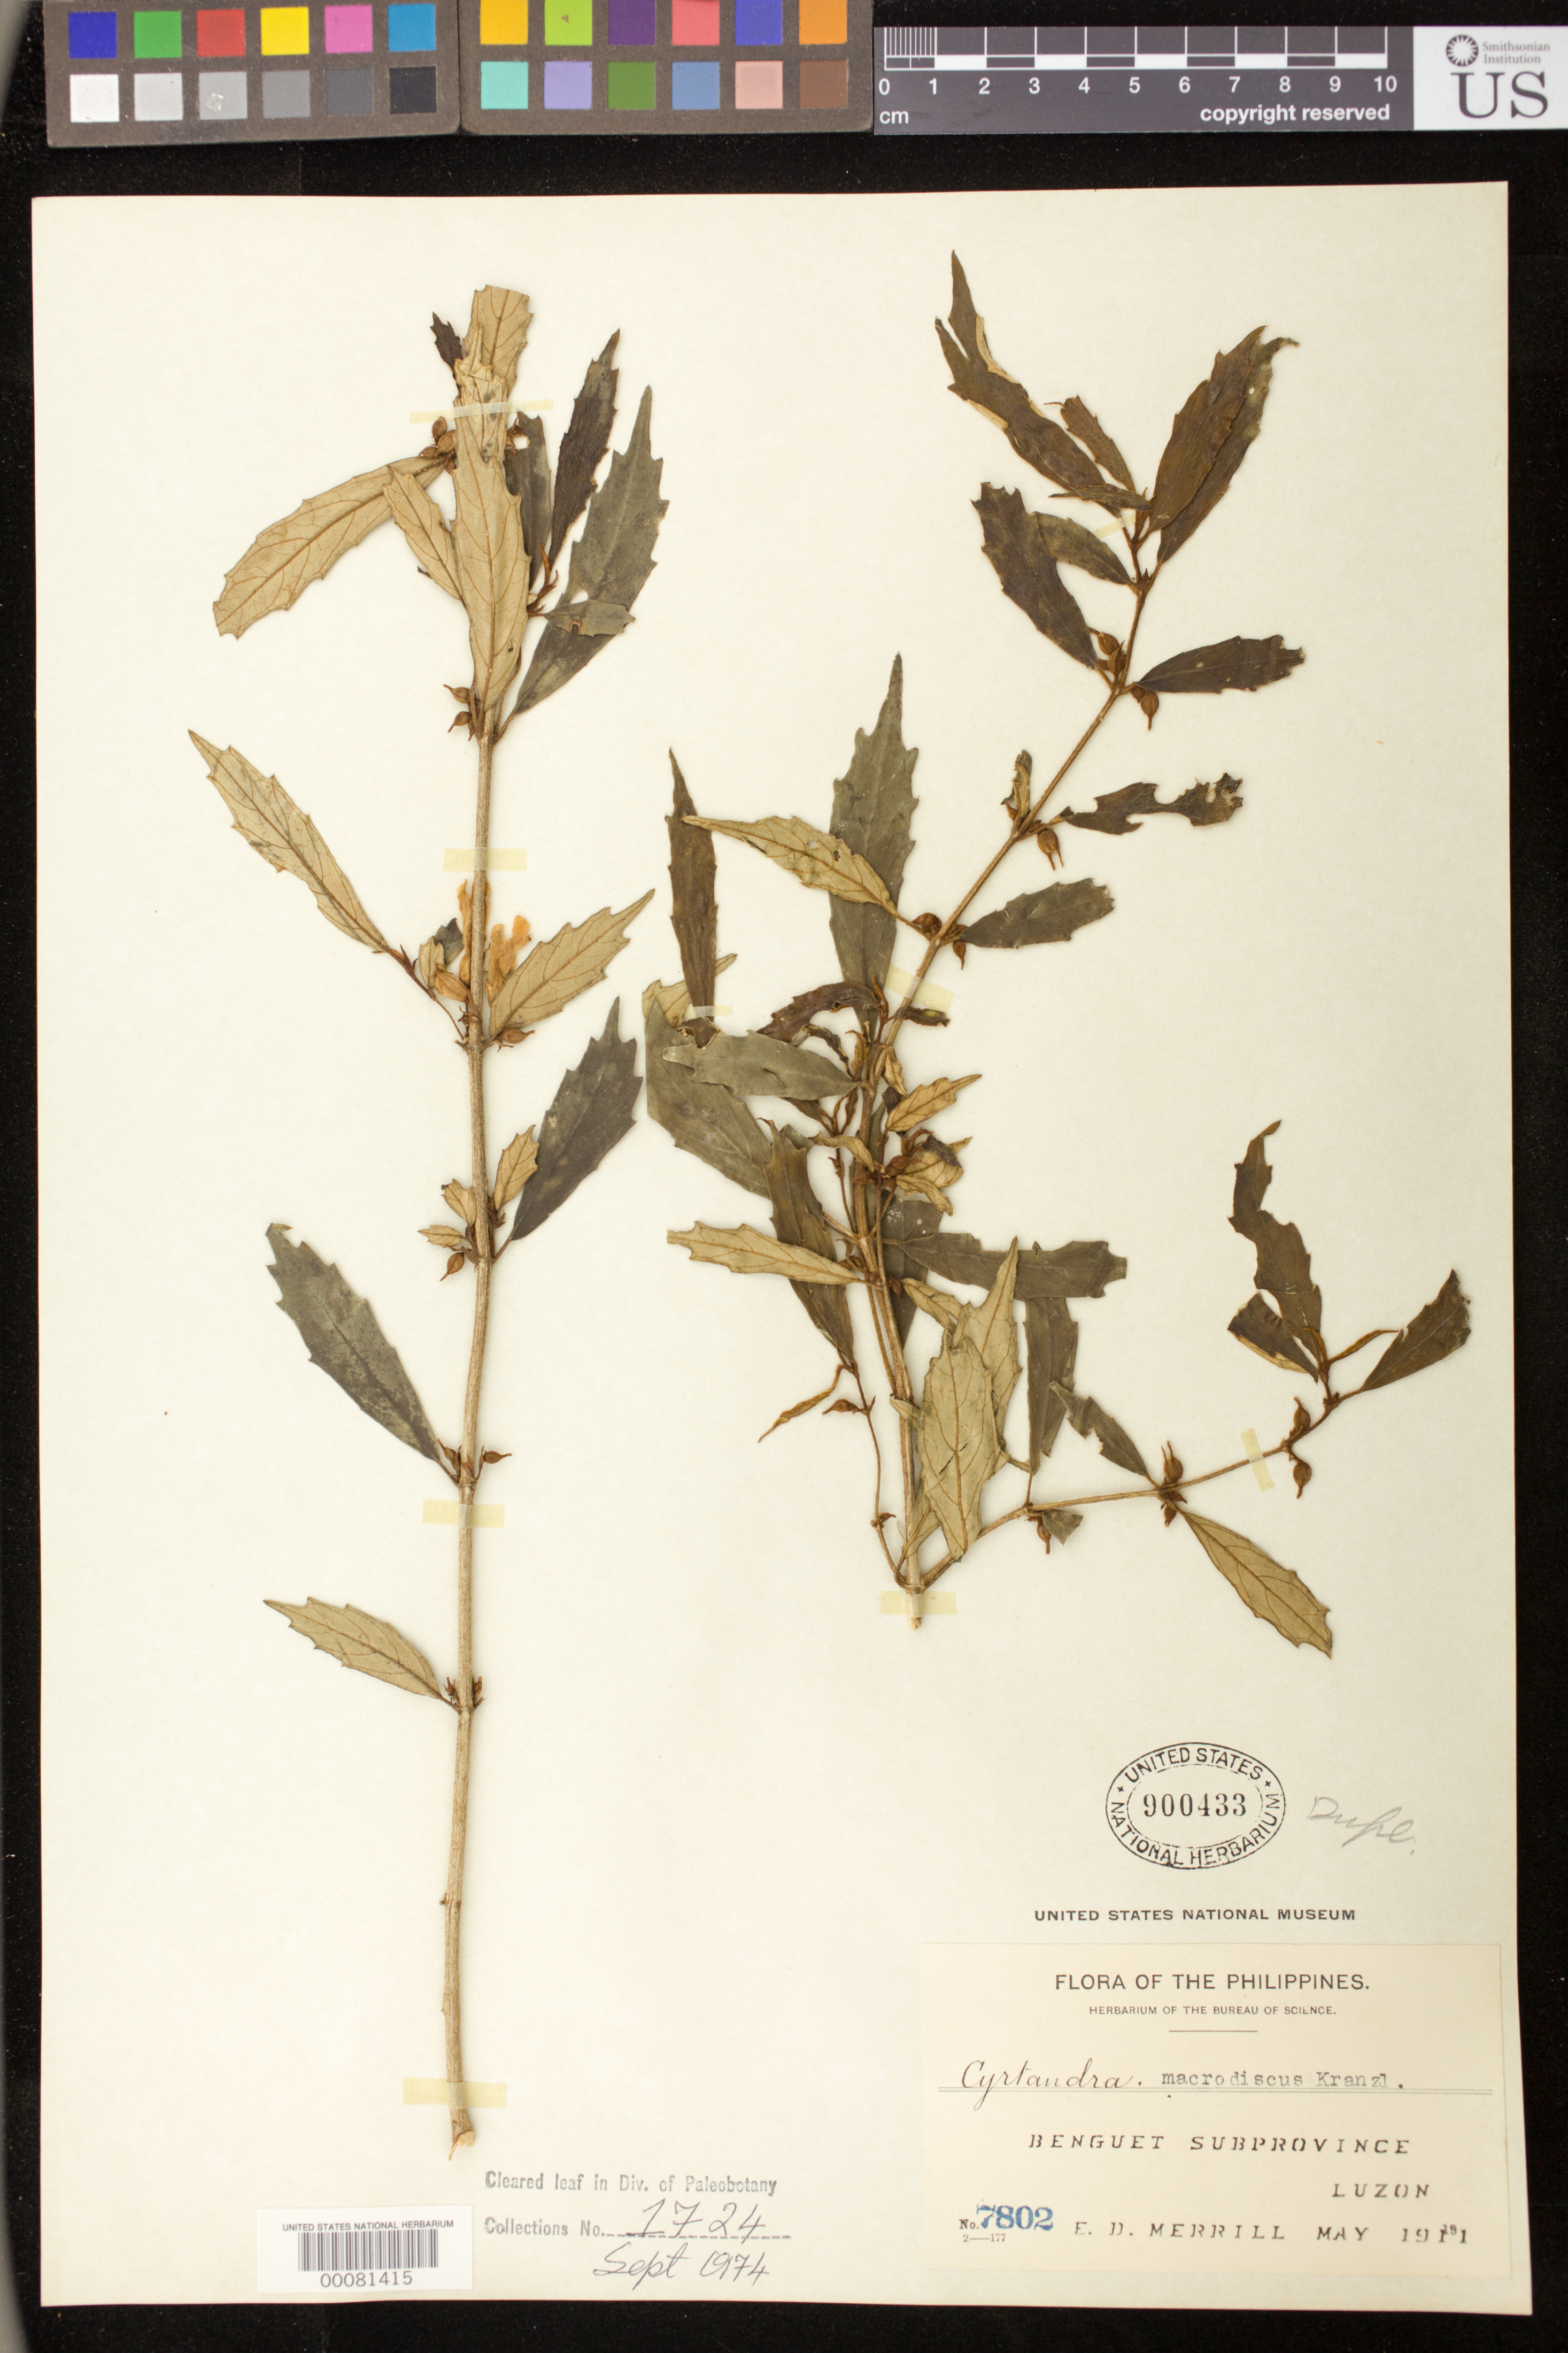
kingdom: Plantae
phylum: Tracheophyta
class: Magnoliopsida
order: Lamiales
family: Gesneriaceae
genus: Cyrtandra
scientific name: Cyrtandra macrodiscus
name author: Kraenzl.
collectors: E. D. Merrill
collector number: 7802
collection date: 1911-05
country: Philippines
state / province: Cordillera (Administrative Region)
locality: Benguet Subprovince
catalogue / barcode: US 900433